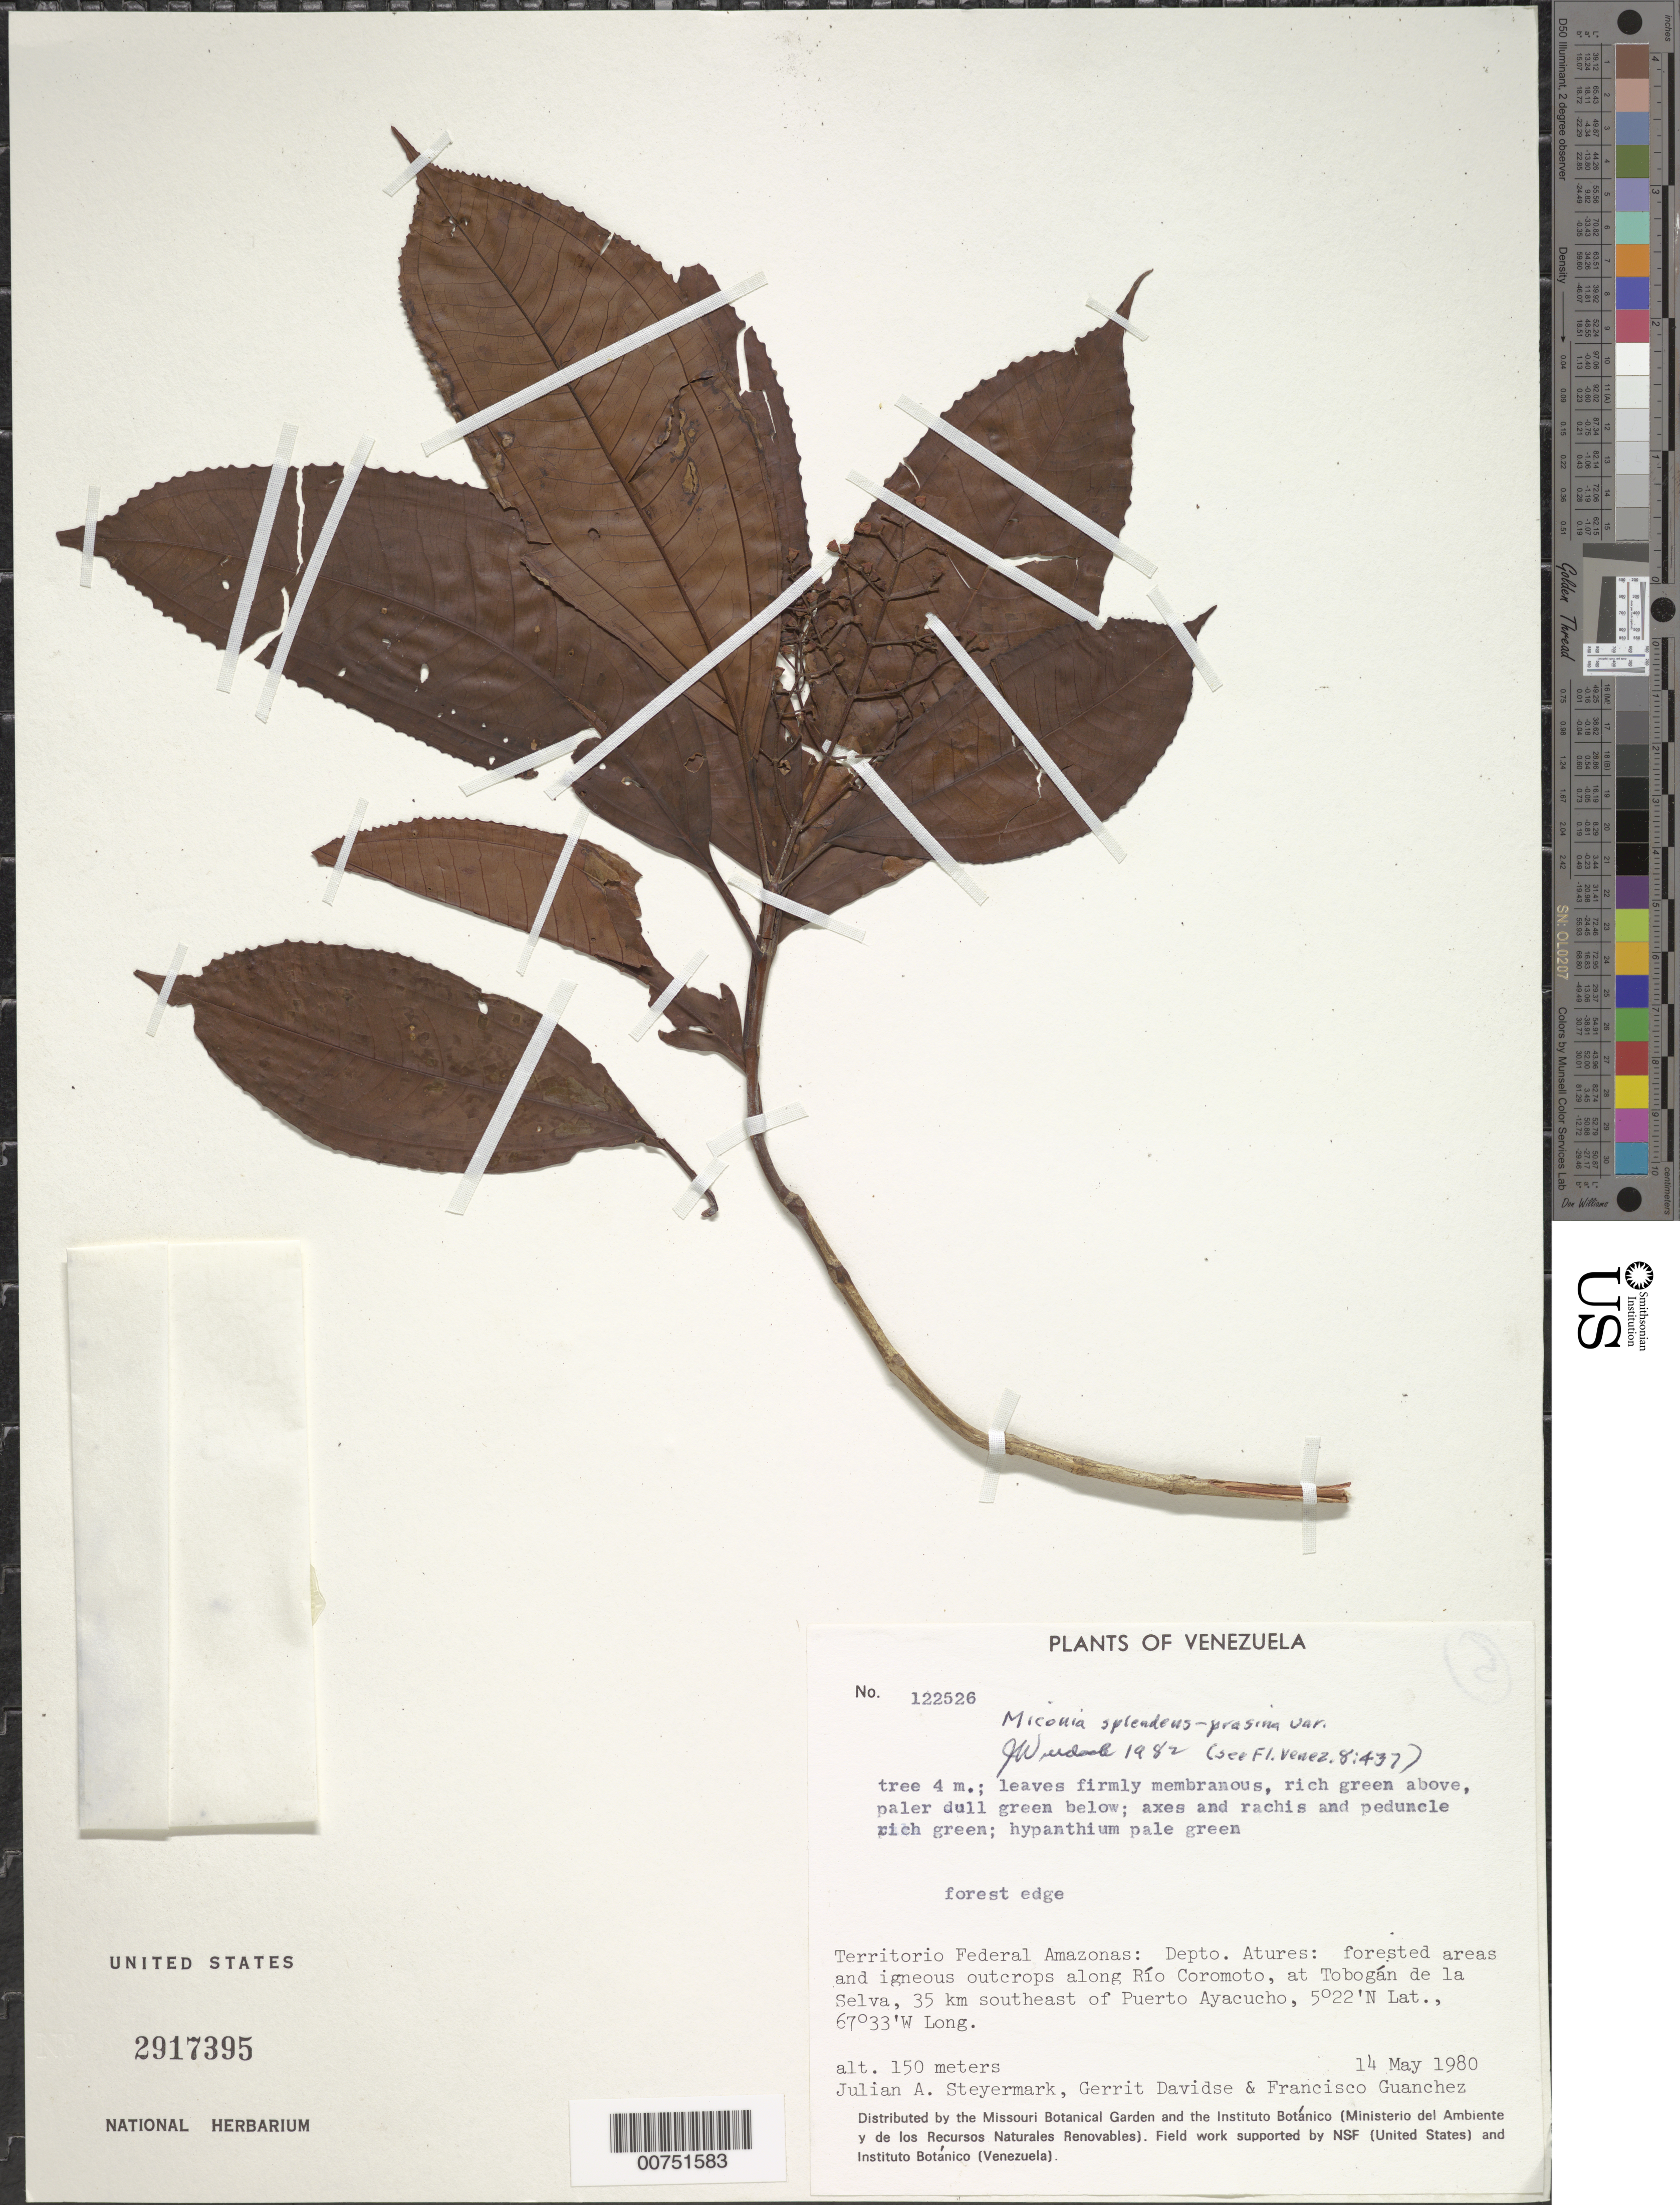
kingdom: Plantae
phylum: Tracheophyta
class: Magnoliopsida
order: Myrtales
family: Melastomataceae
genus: Miconia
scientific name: Miconia splendens var. prasina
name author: (Sw.) Griseb.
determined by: Wurdack, John J., (US), US (UNITED STATES)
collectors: J. Steyermark, G. Davidse & F. Guánchez M.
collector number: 122526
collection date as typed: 14-May-80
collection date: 1980-05-14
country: Venezuela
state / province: Amazonas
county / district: Atures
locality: Río Coromoto, at Tobogan de la Selva, 35 km SE of Puerto Ayacucho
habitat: Forested areas and igneous outcrops; forest edge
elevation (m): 150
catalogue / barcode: US 2917395